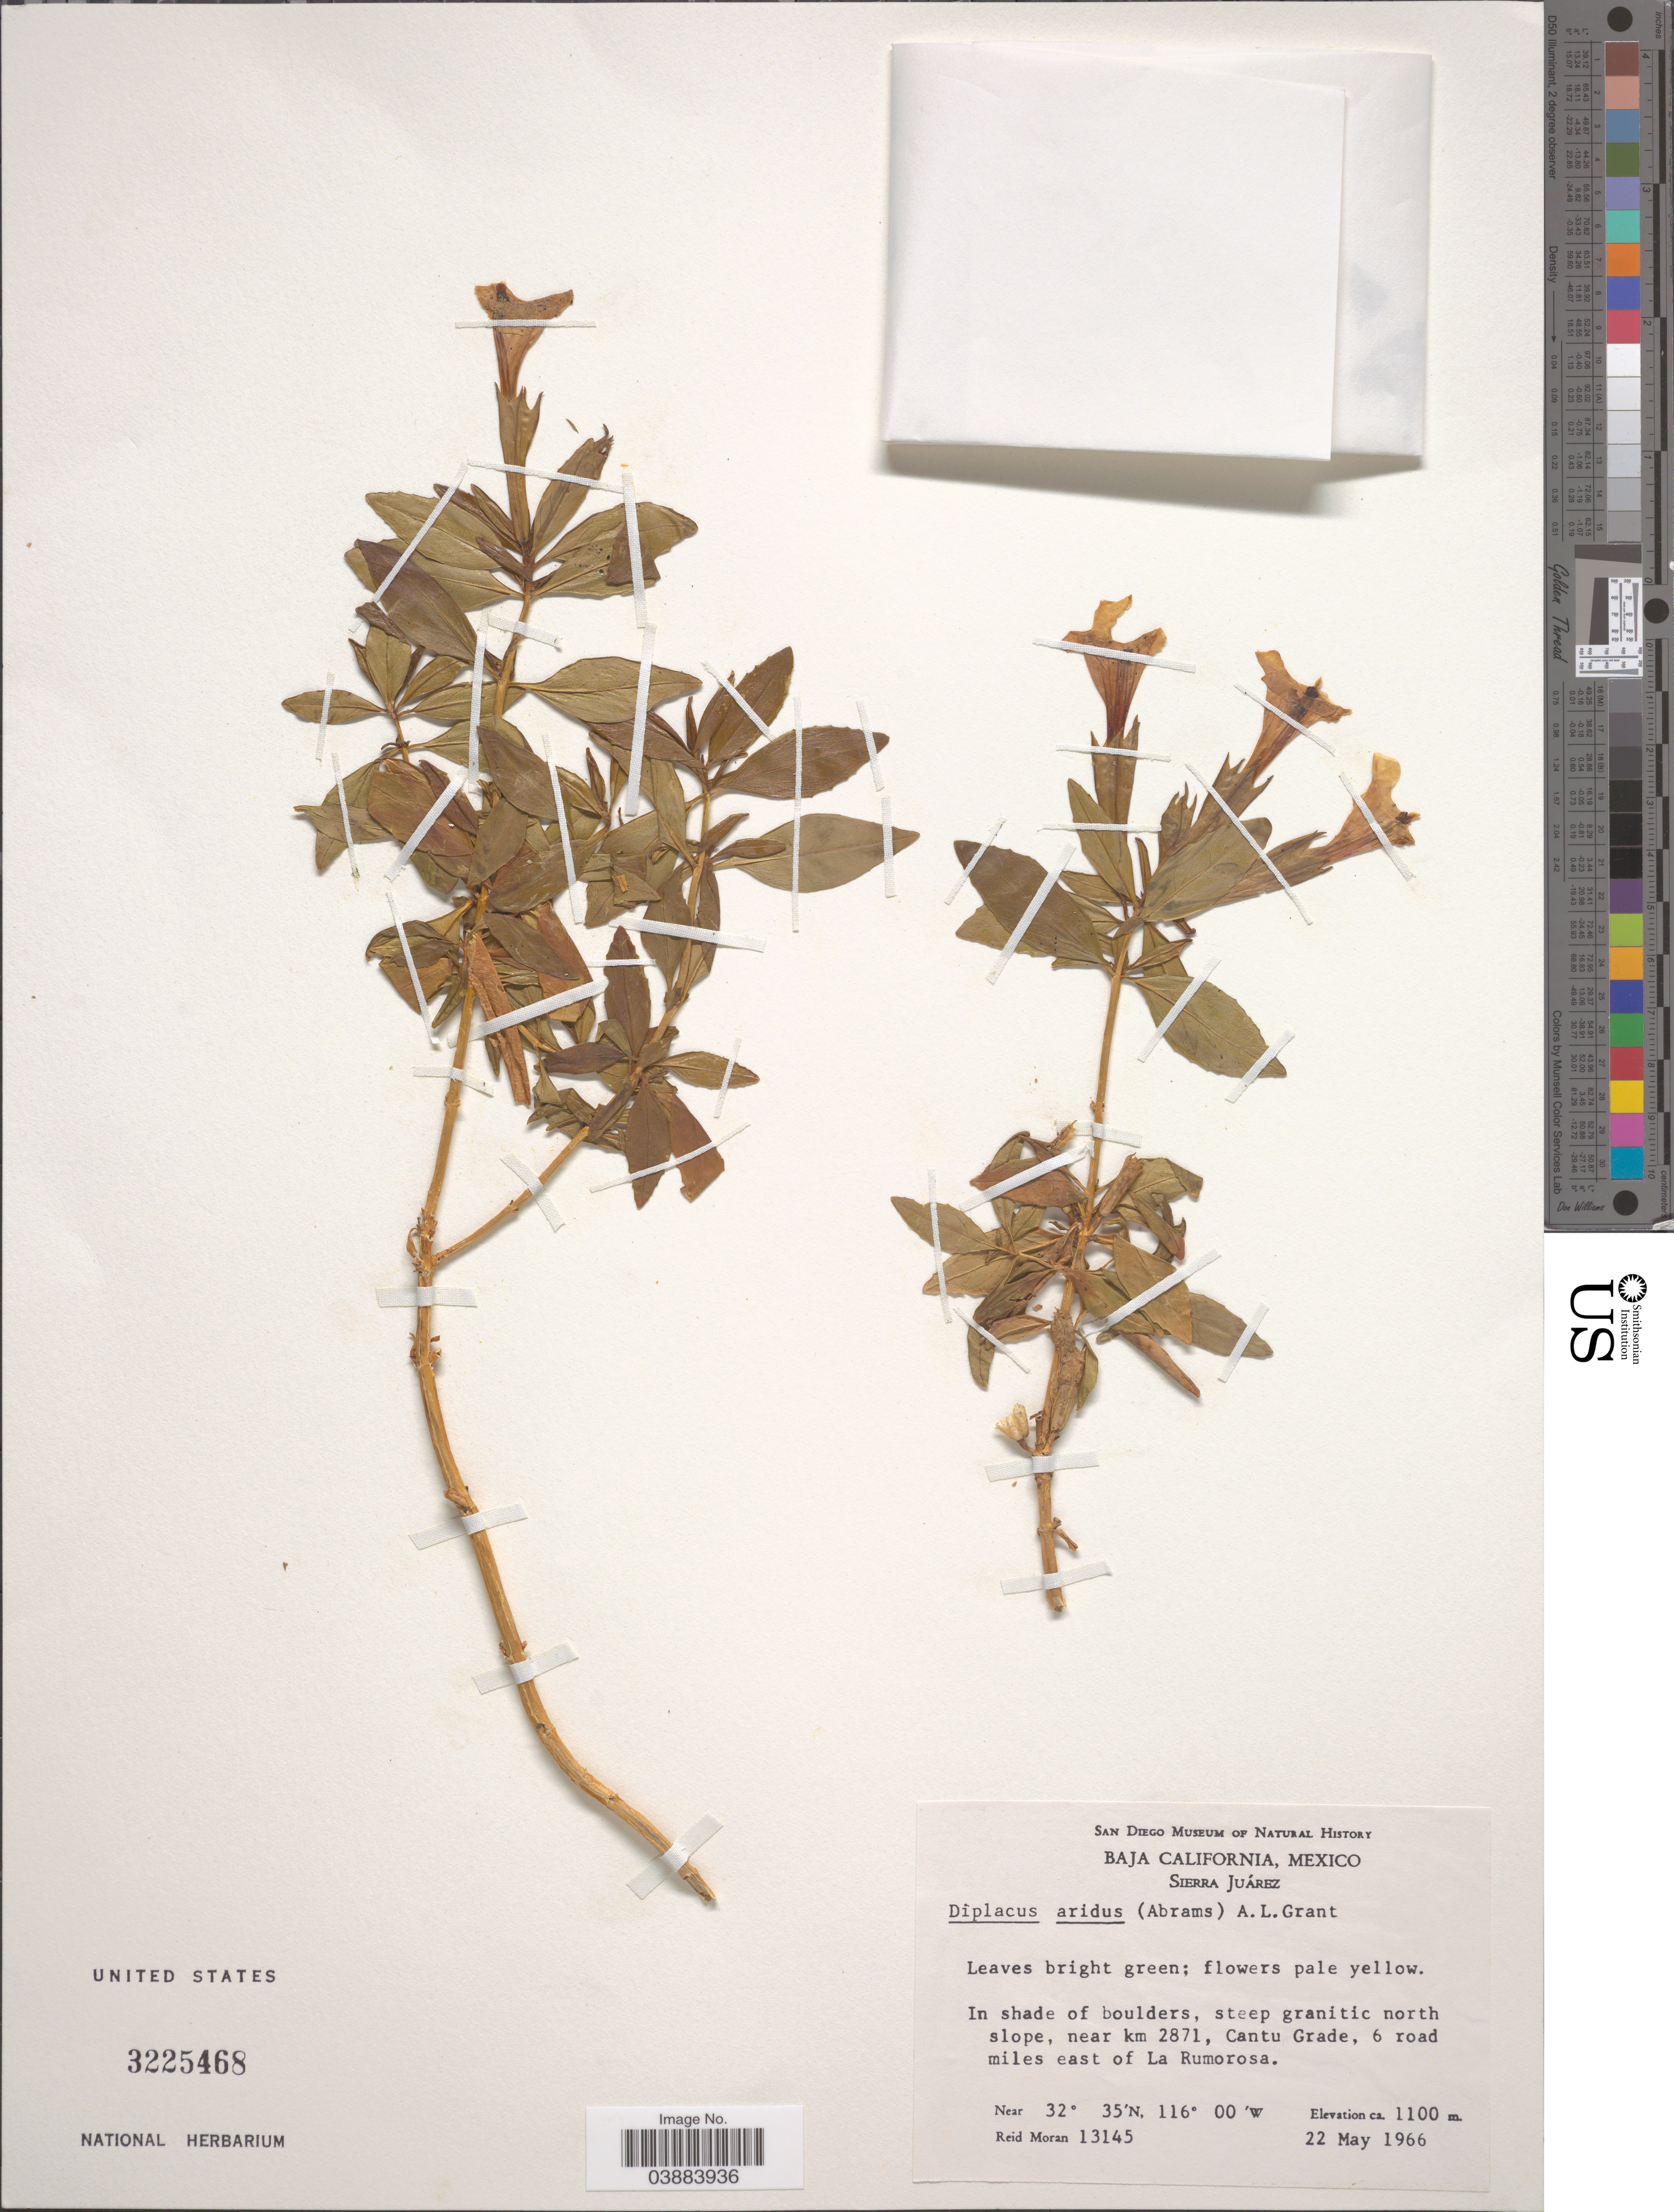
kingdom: Plantae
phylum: Tracheophyta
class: Magnoliopsida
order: Lamiales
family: Phrymaceae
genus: Diplacus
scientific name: Diplacus aridus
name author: Abrams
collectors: R. Moran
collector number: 13145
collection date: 1966-05-22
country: Mexico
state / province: Baja California Norte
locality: Sierra Juárez. Steep granitic north slope, near km 2871, Cantu Grade, 6 road miles east of La Rumorosa.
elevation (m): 1100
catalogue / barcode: US 3225468